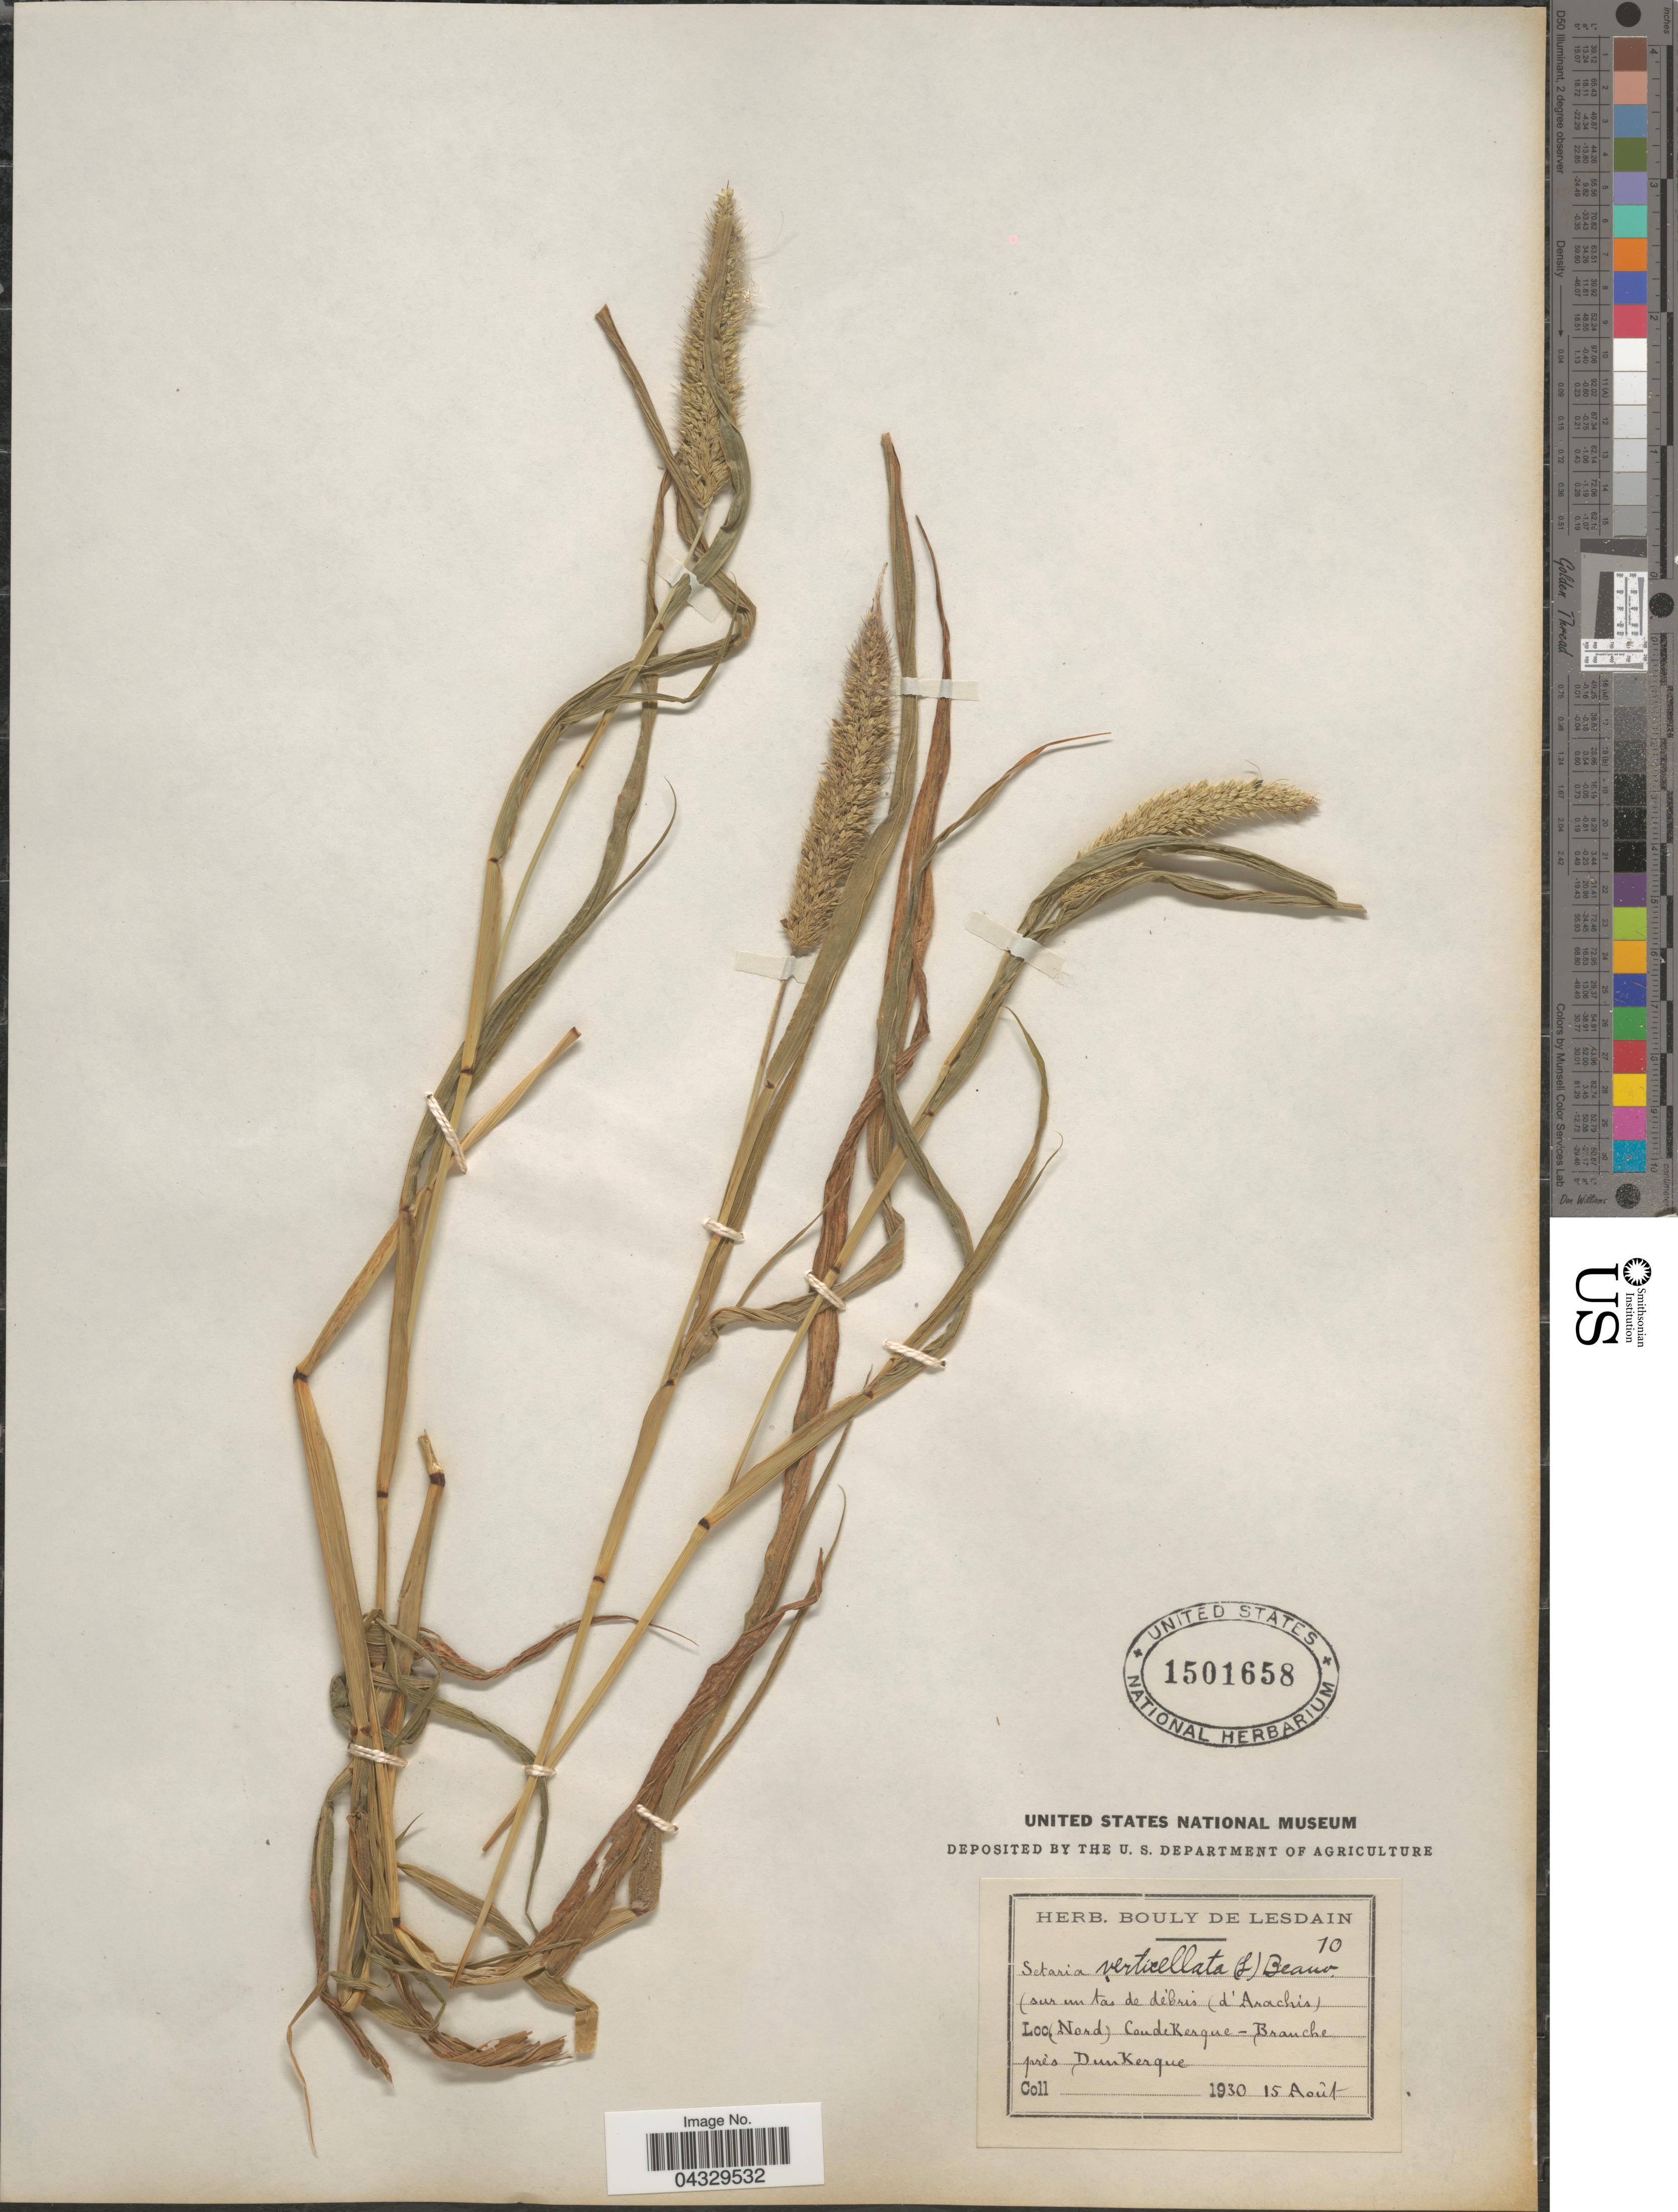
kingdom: Plantae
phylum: Tracheophyta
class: Liliopsida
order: Poales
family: Poaceae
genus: Setaria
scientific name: Setaria verticillata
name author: (L.) P. Beauv.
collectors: ex Herb. Bouly De Lesdain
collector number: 10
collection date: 1930-08-15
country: France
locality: (Nord) CoudeKerque-Branche près DunKerque.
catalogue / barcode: US 1501658